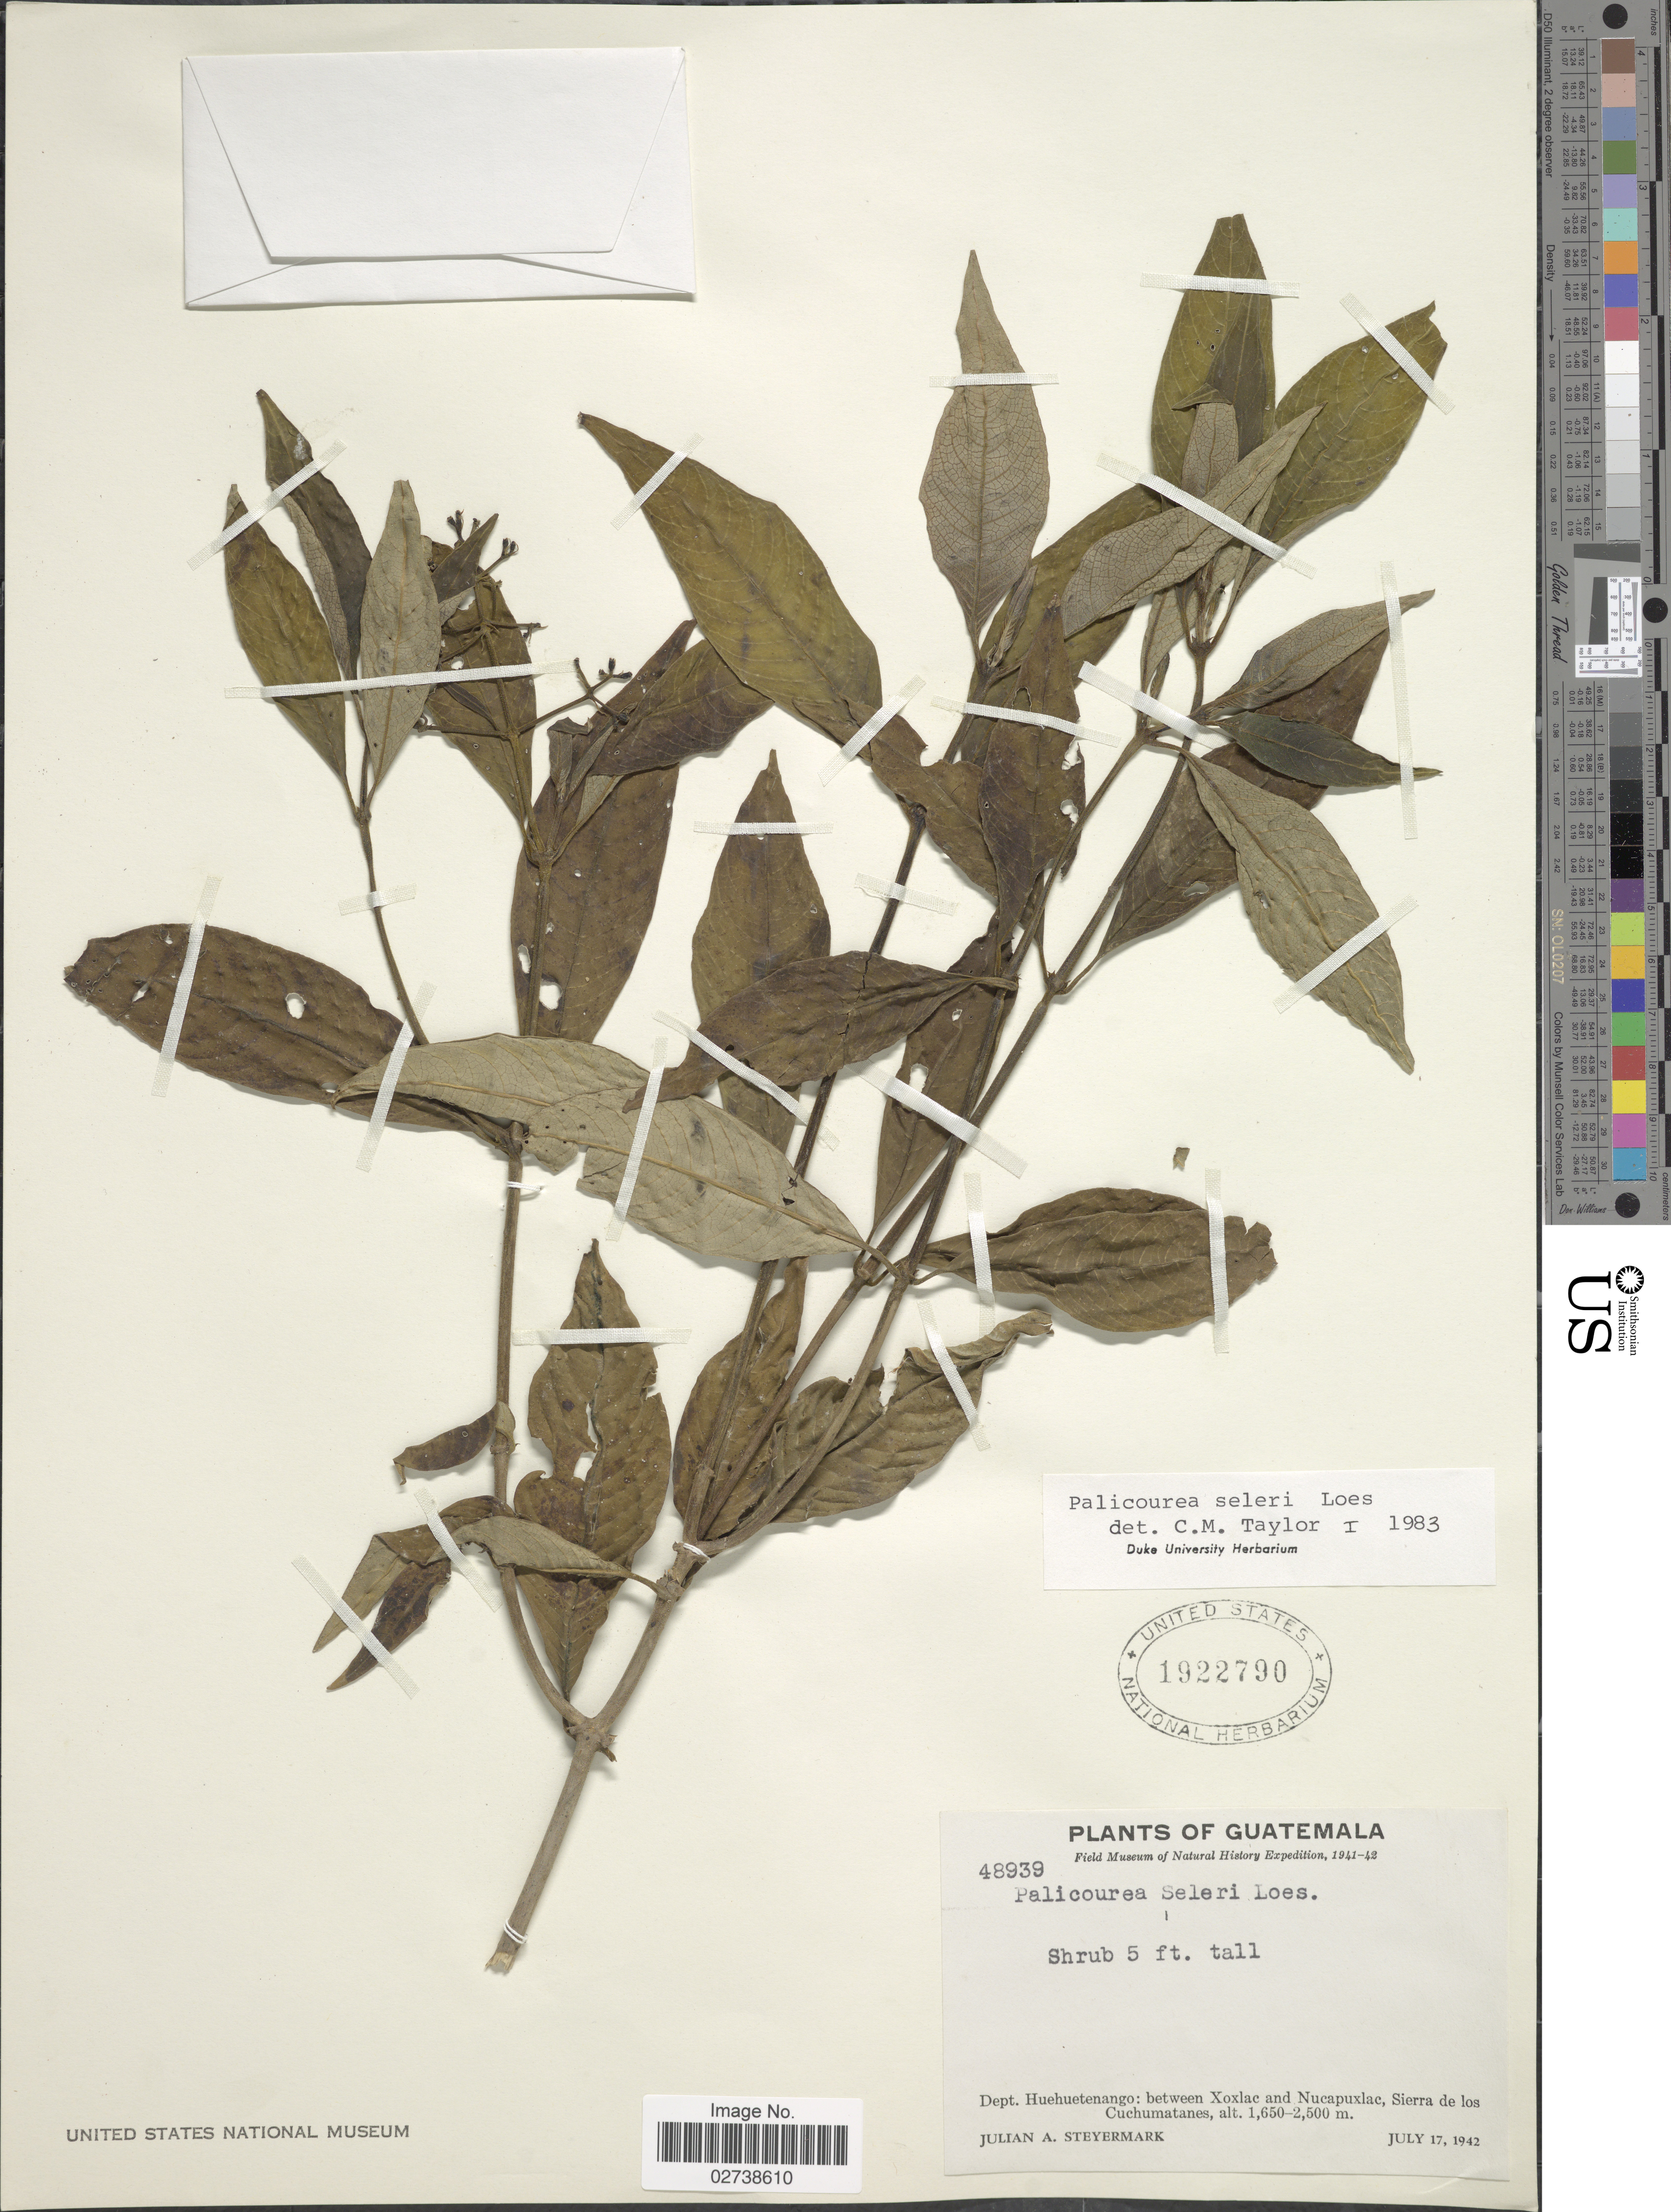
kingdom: Plantae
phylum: Tracheophyta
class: Magnoliopsida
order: Gentianales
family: Rubiaceae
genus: Palicourea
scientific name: Palicourea seleri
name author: Loes.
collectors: J. Steyermark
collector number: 48939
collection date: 1942-07-17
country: Guatemala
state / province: Huehuetenango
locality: Dept. Huehuetenango: between Xoxlac and Nucapuxlac, Sierra de los Cuchumatanes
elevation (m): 1650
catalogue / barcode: US 1922790